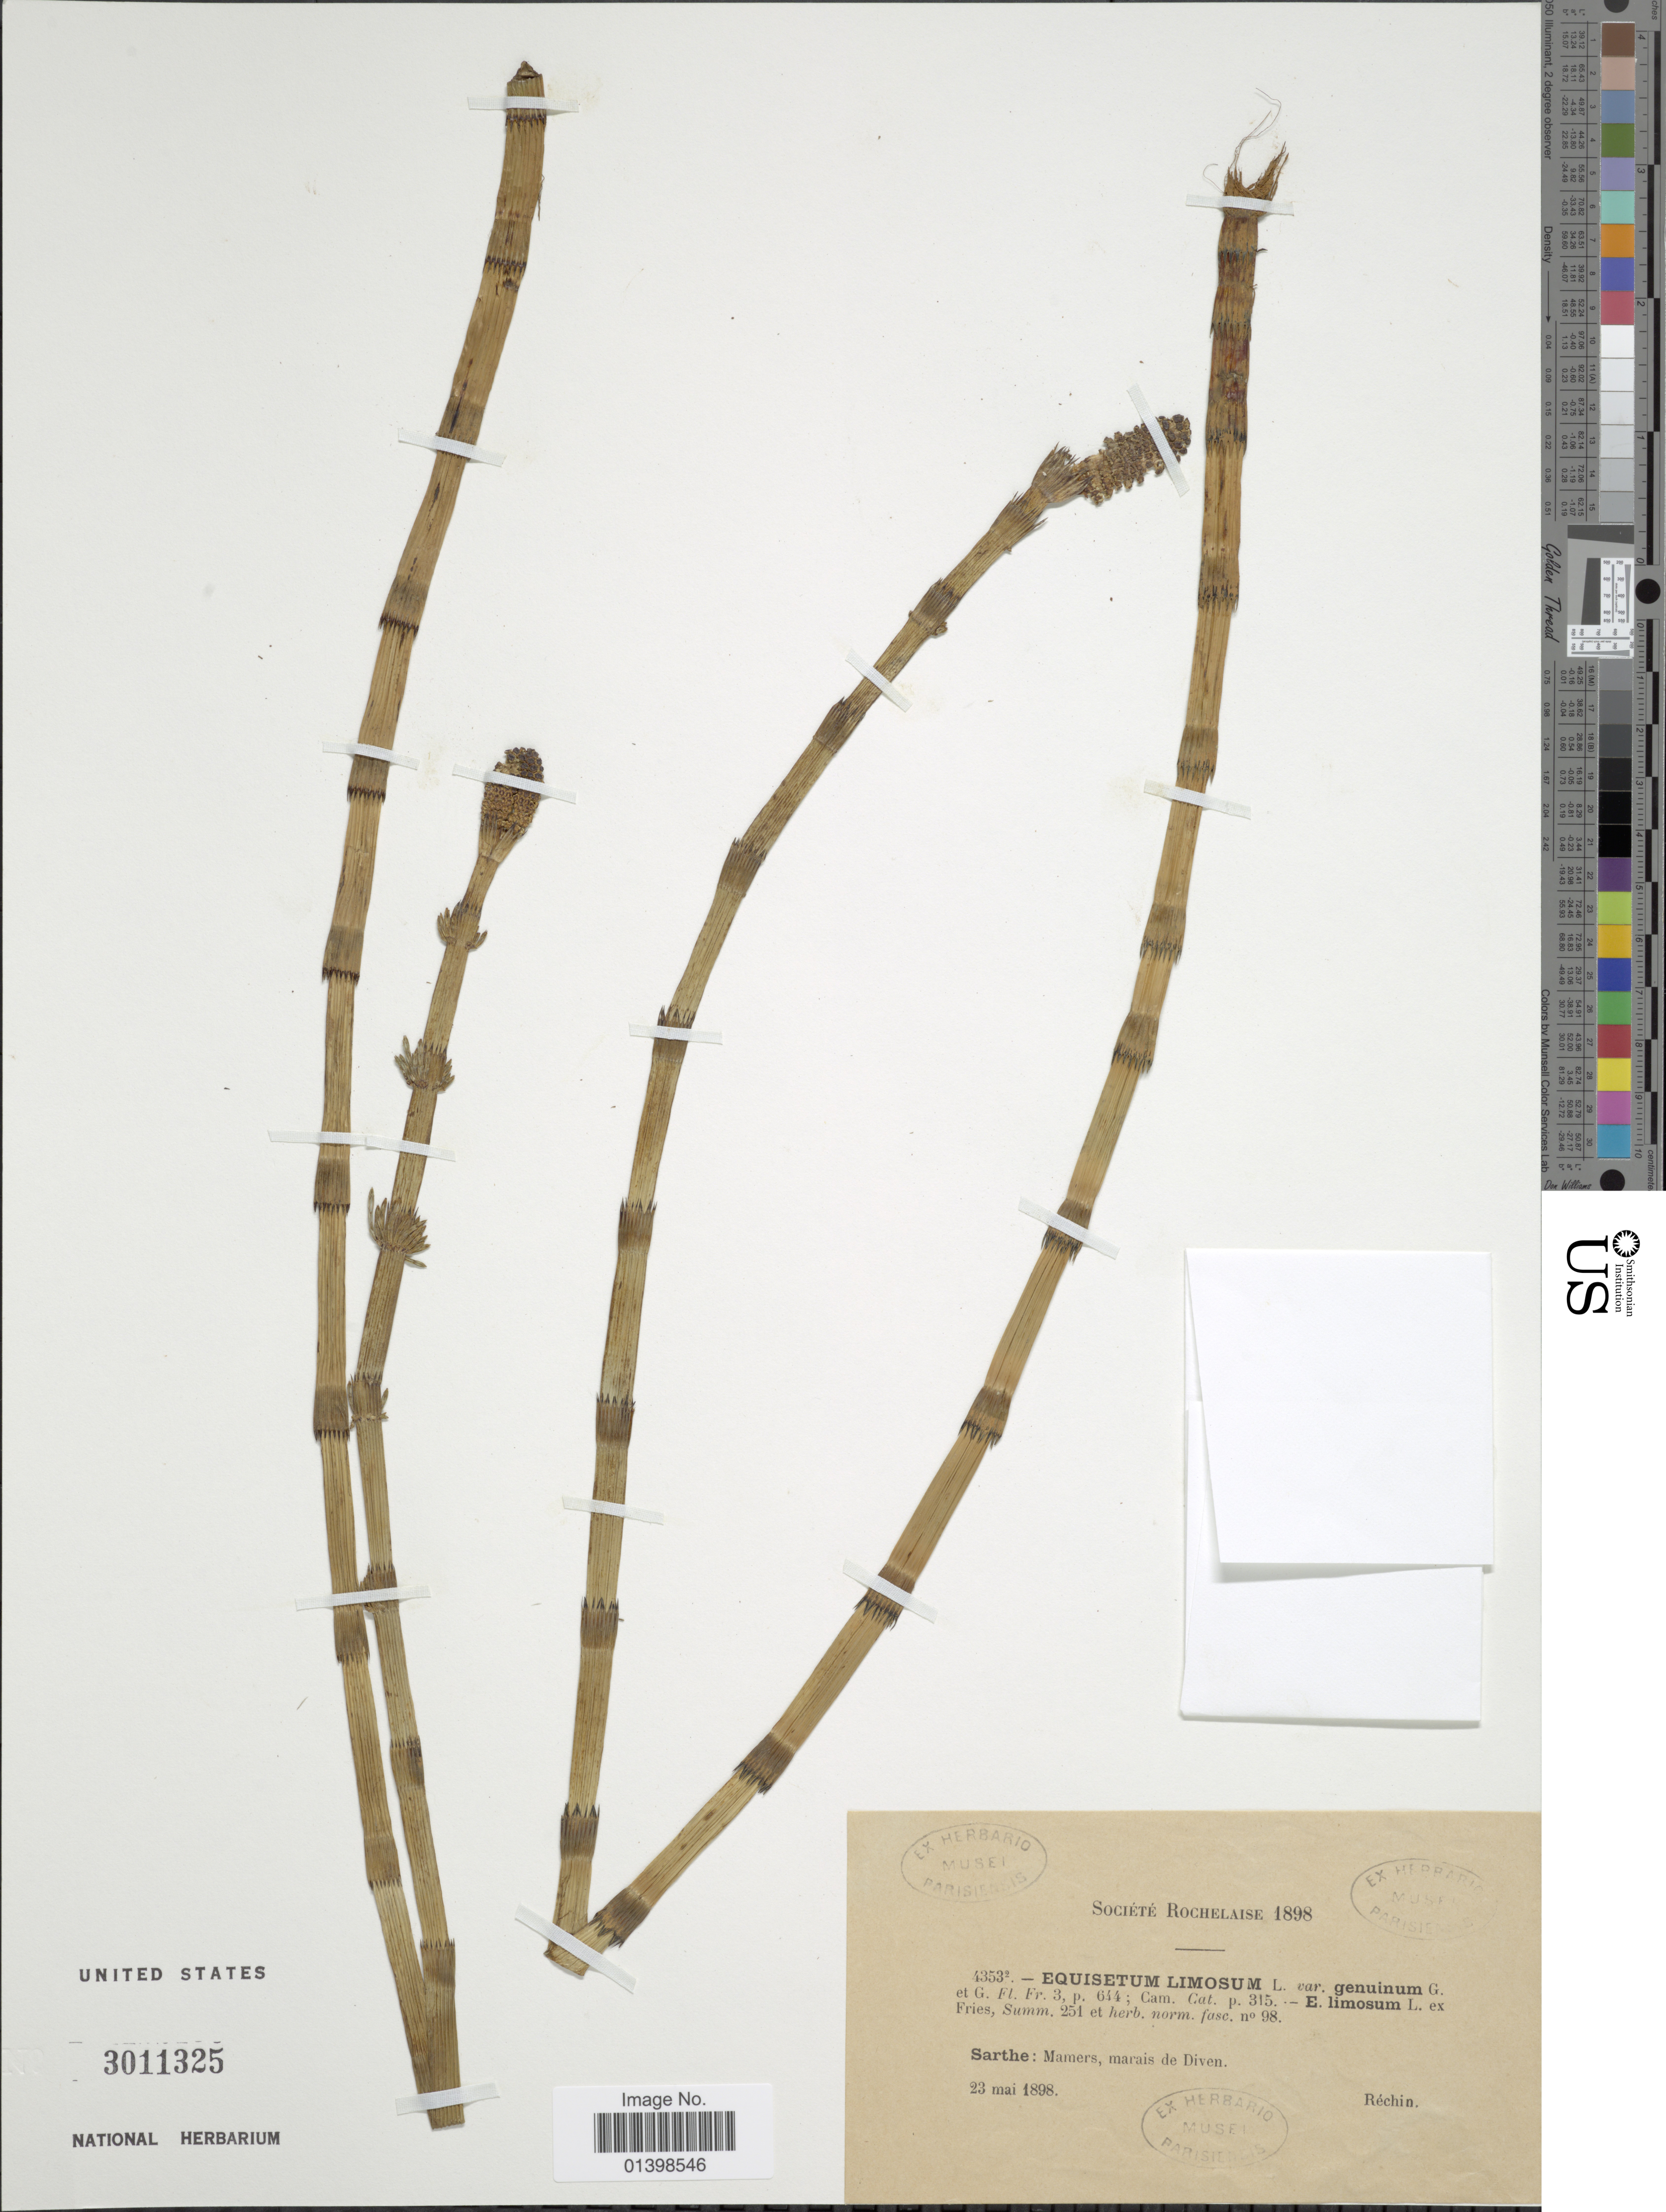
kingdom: Plantae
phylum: Tracheophyta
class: Polypodiopsida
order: Equisetales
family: Equisetaceae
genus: Equisetum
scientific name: Equisetum fluviatile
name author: L.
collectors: Réchin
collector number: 4353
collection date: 1898-05-23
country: France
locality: Sarthe: Mamers, marais de Diven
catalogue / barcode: US 3011325